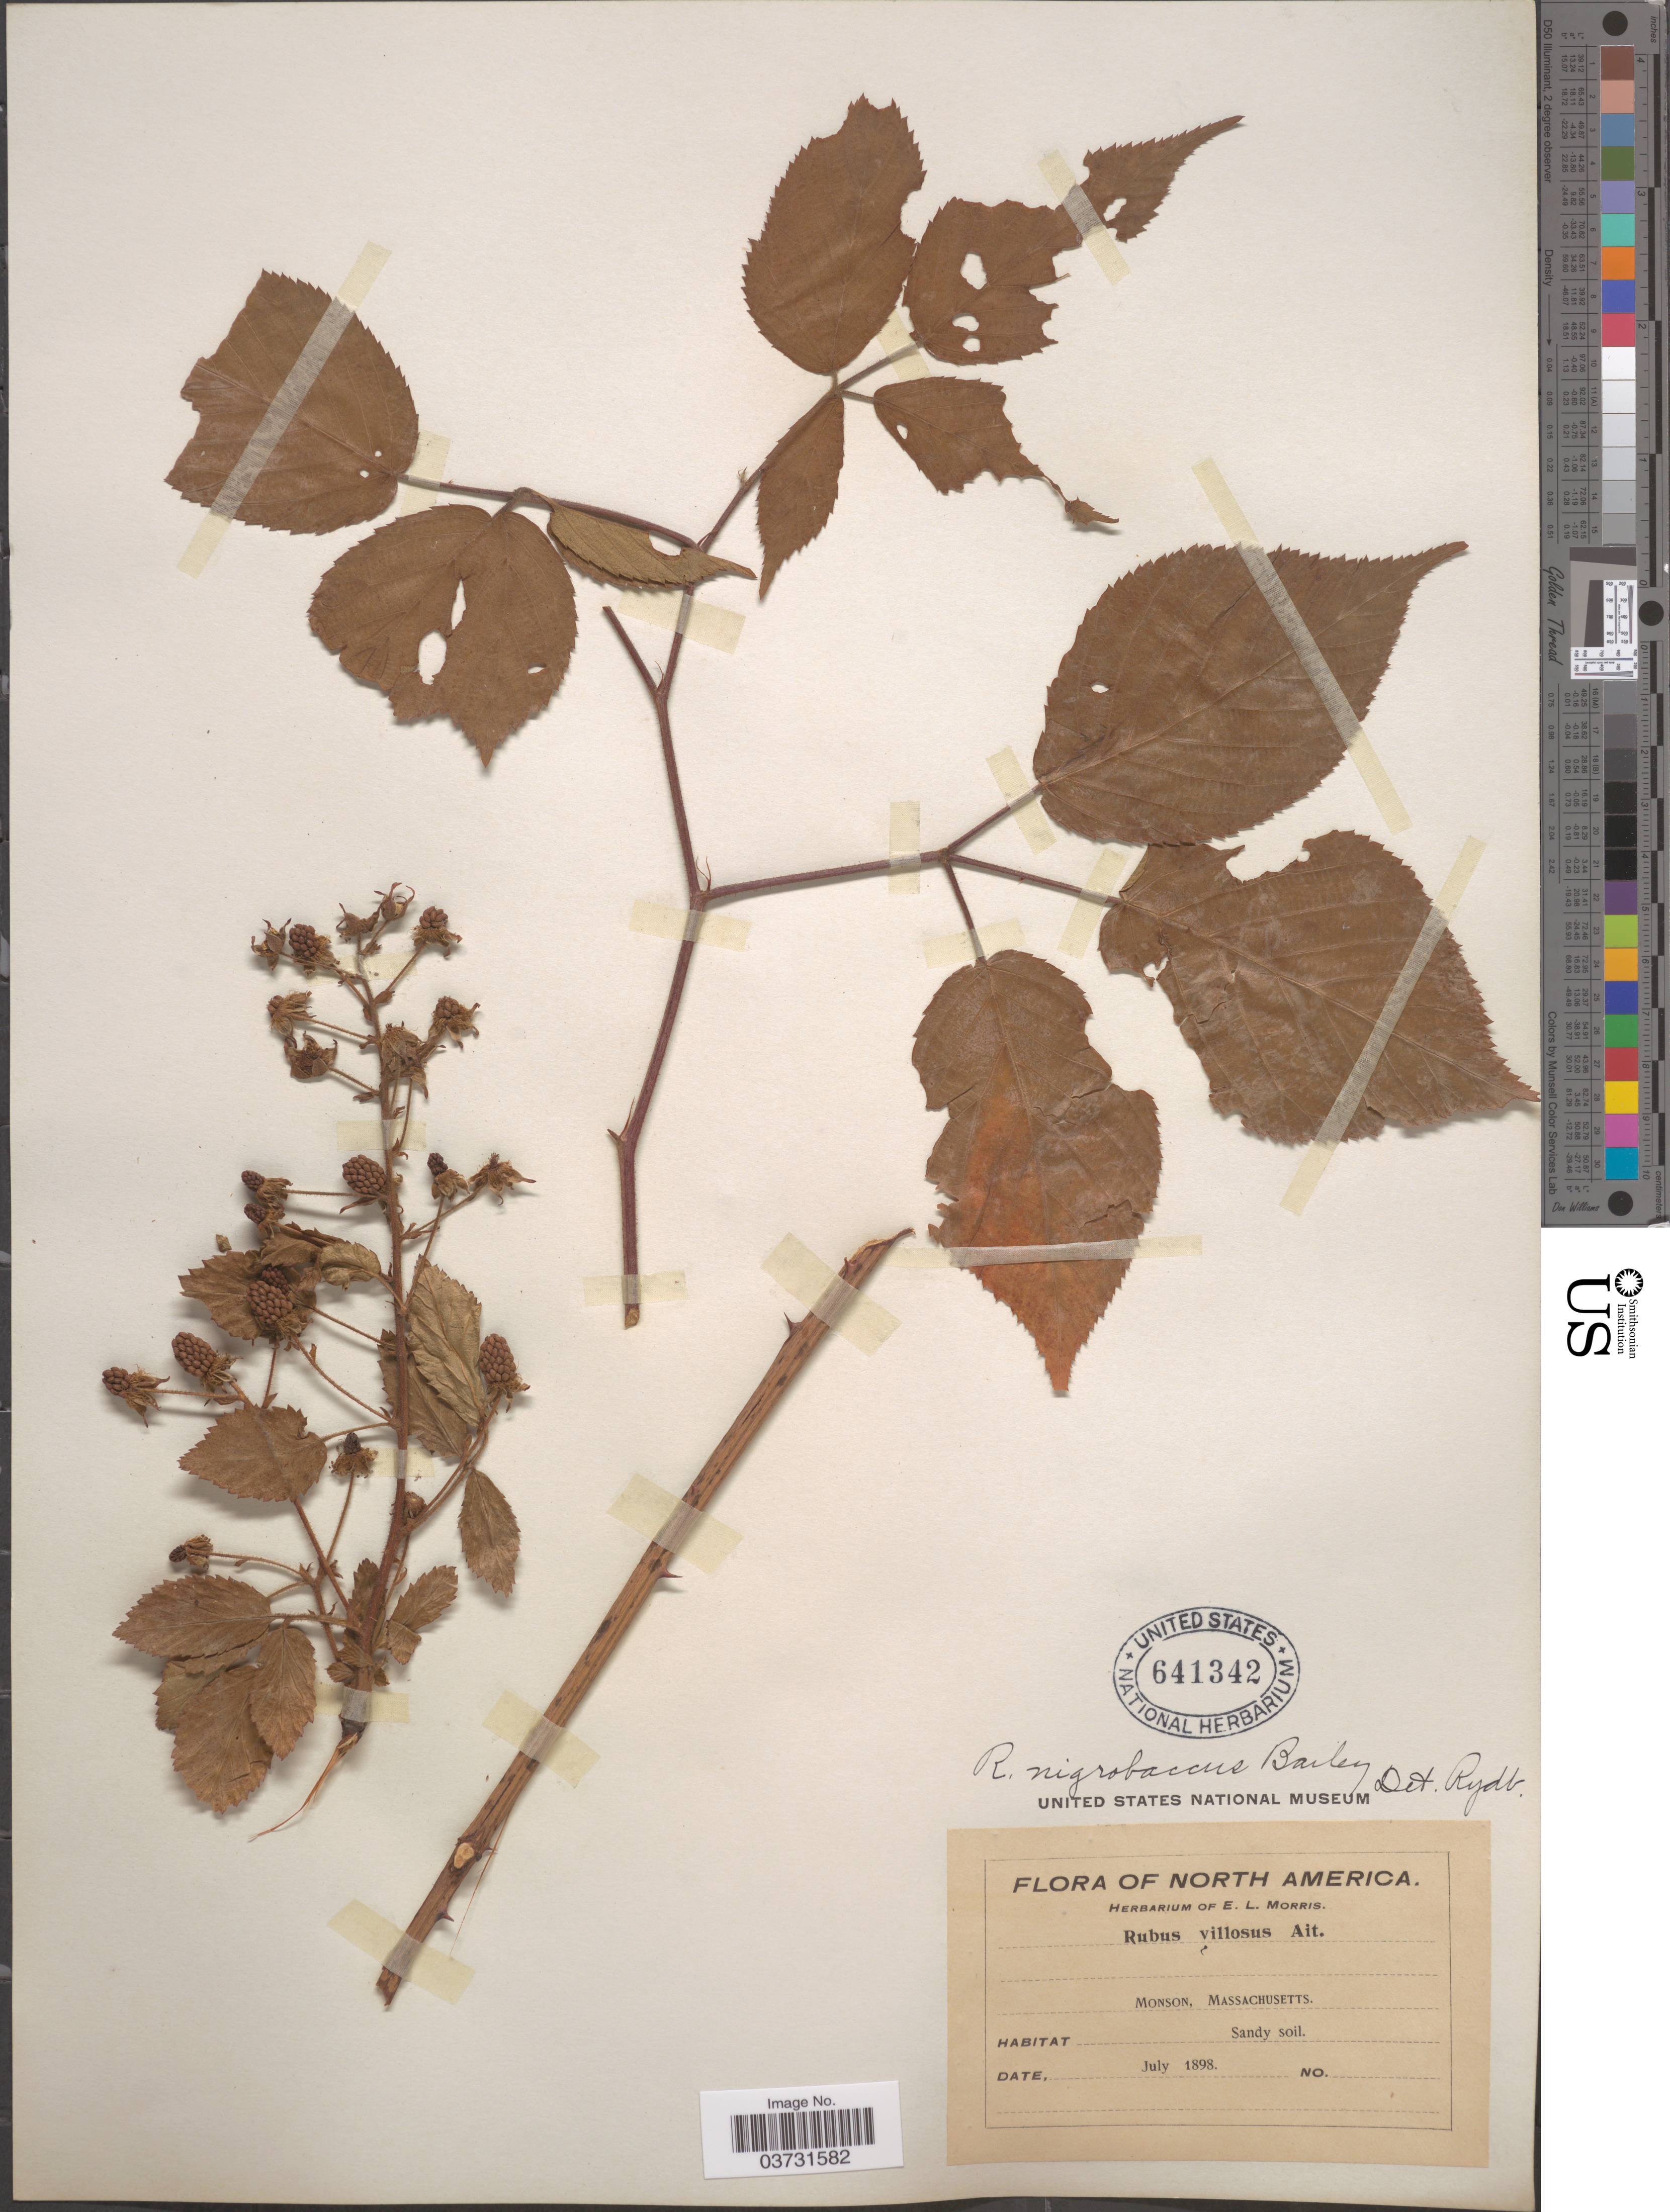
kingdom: Plantae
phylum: Tracheophyta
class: Magnoliopsida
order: Rosales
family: Rosaceae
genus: Rubus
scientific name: Rubus nigrobaccus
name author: L.H. Bailey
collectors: ex herb. E.L. Morris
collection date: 1898-07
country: United States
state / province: Massachusetts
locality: Monson.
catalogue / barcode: US 641342